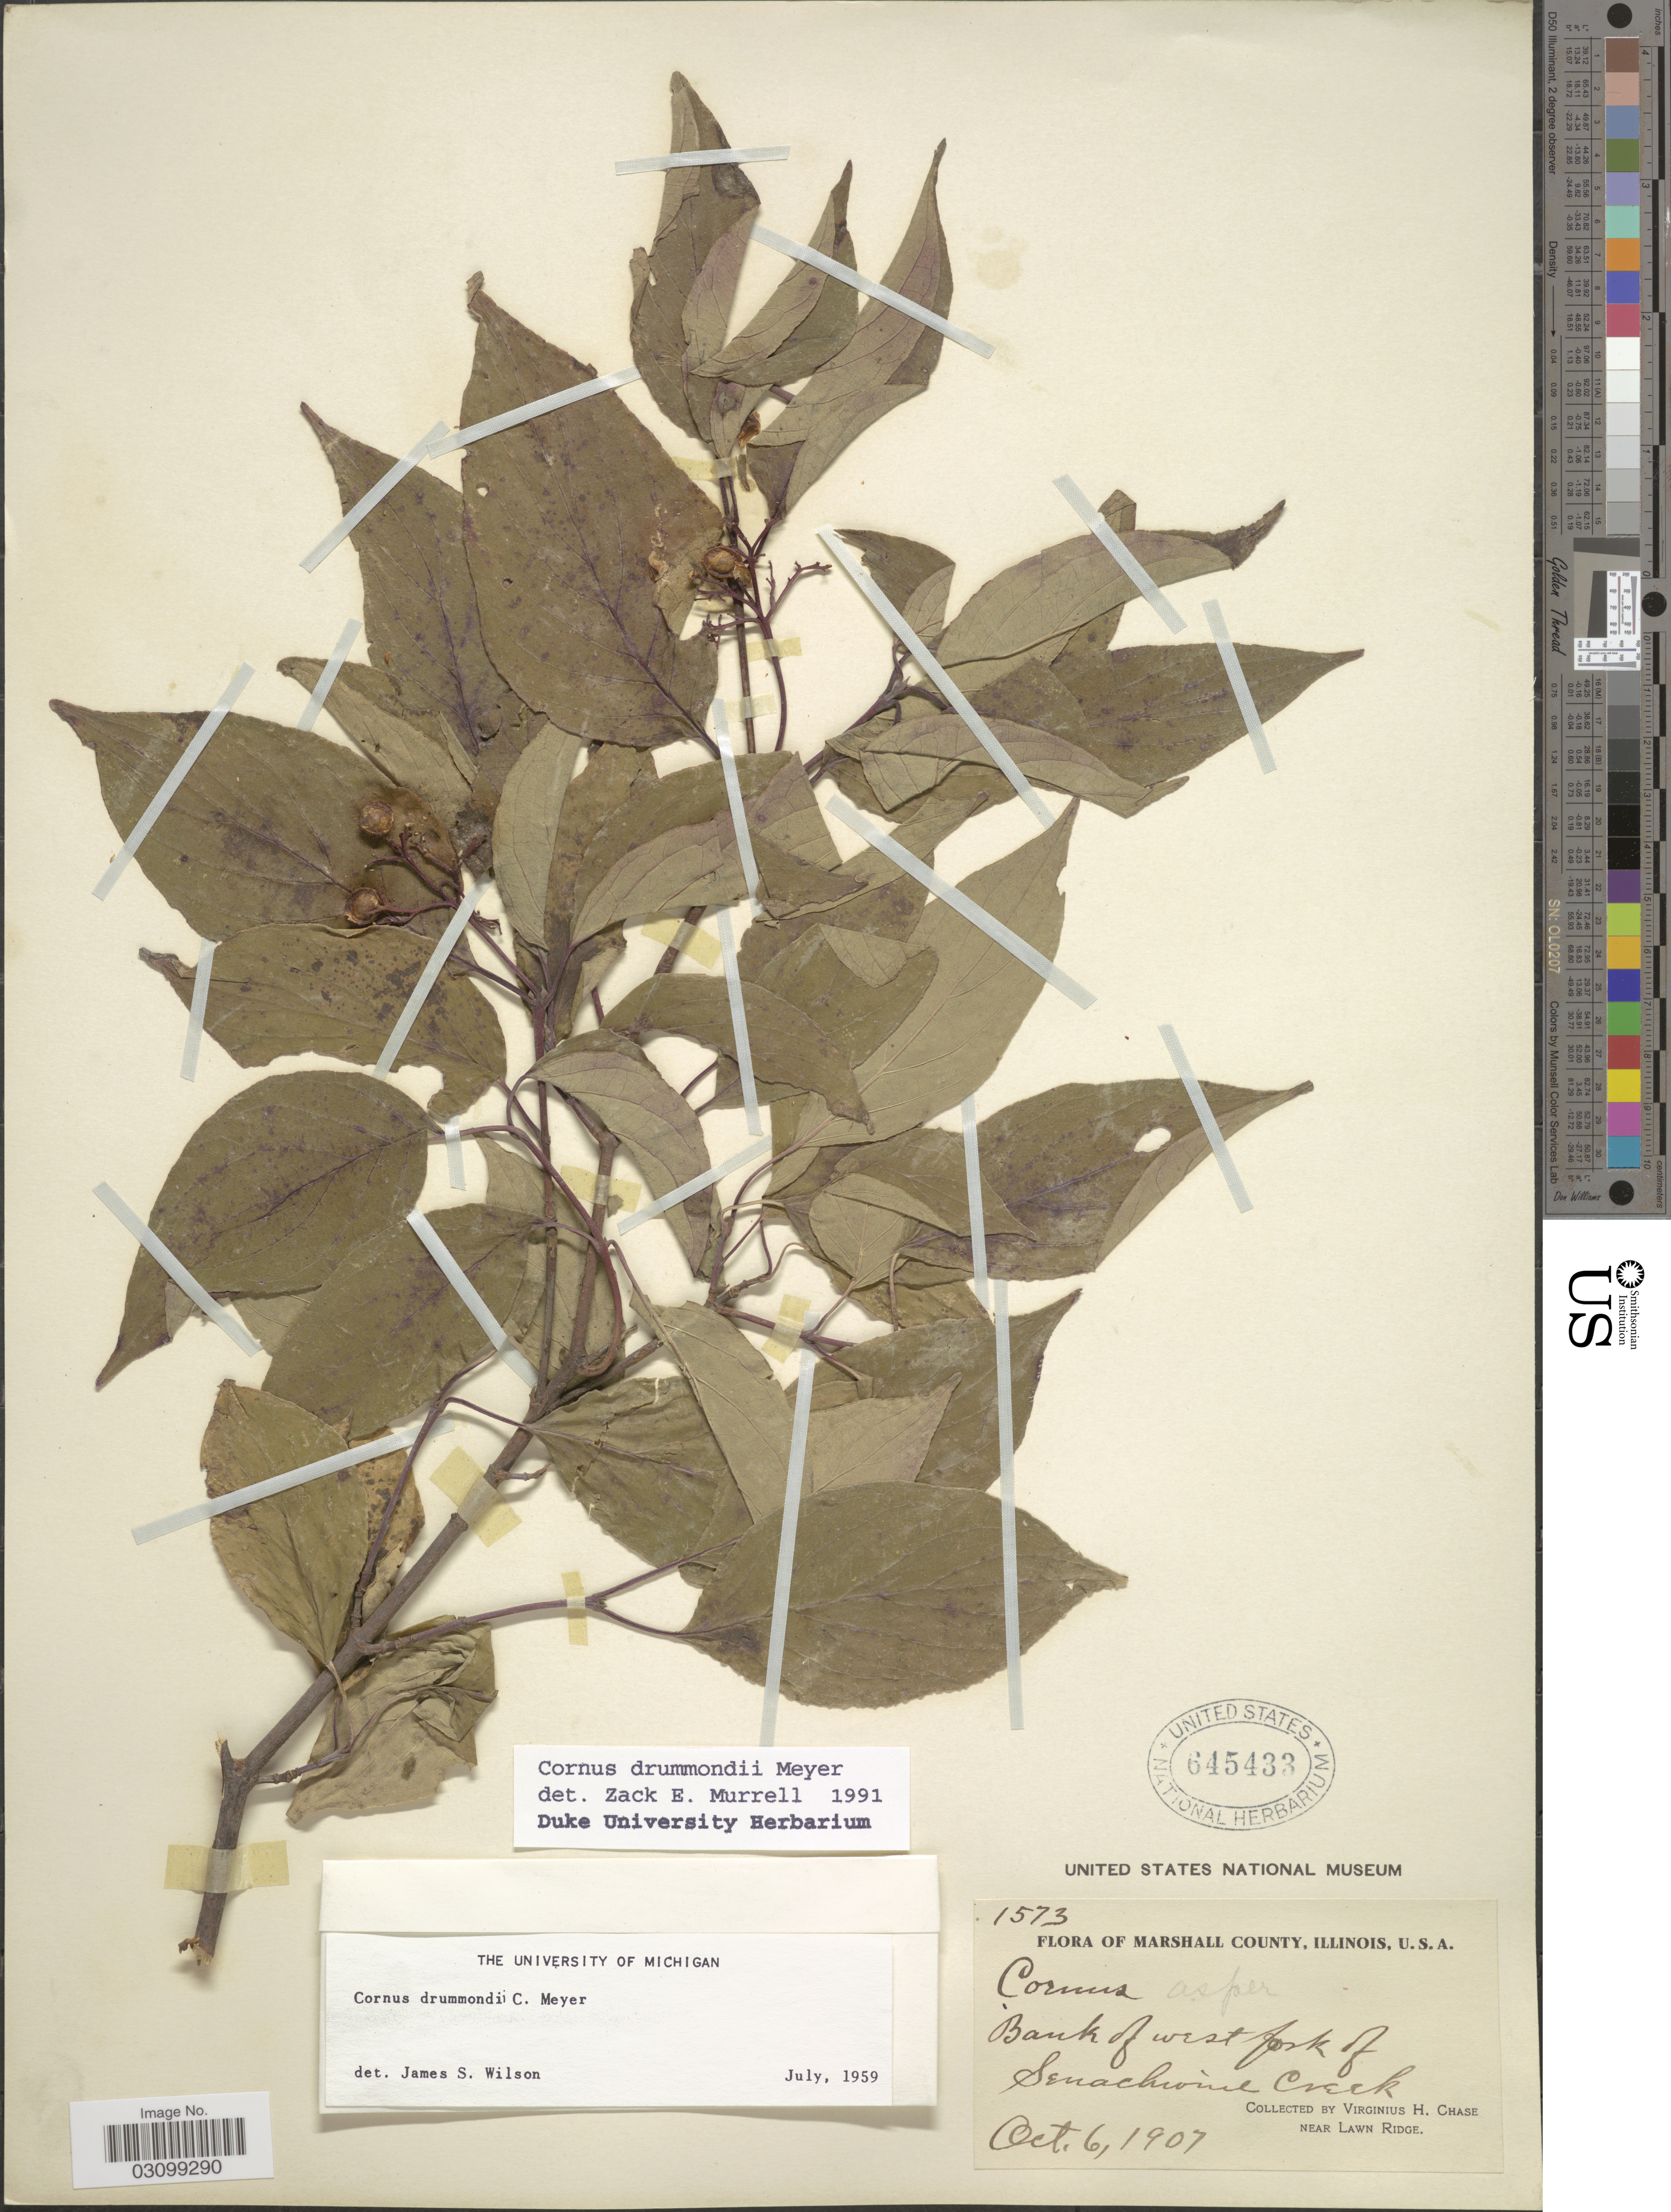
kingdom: Plantae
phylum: Tracheophyta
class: Magnoliopsida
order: Cornales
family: Cornaceae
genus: Cornus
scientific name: Cornus drummondii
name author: C.A. Mey.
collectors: V. H. Chase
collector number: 1573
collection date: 1907-10-06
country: United States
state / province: Illinois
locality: Marshall County. Bank of west fork of Senachione Creek. Near Lawn Ridge.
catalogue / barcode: US 645433